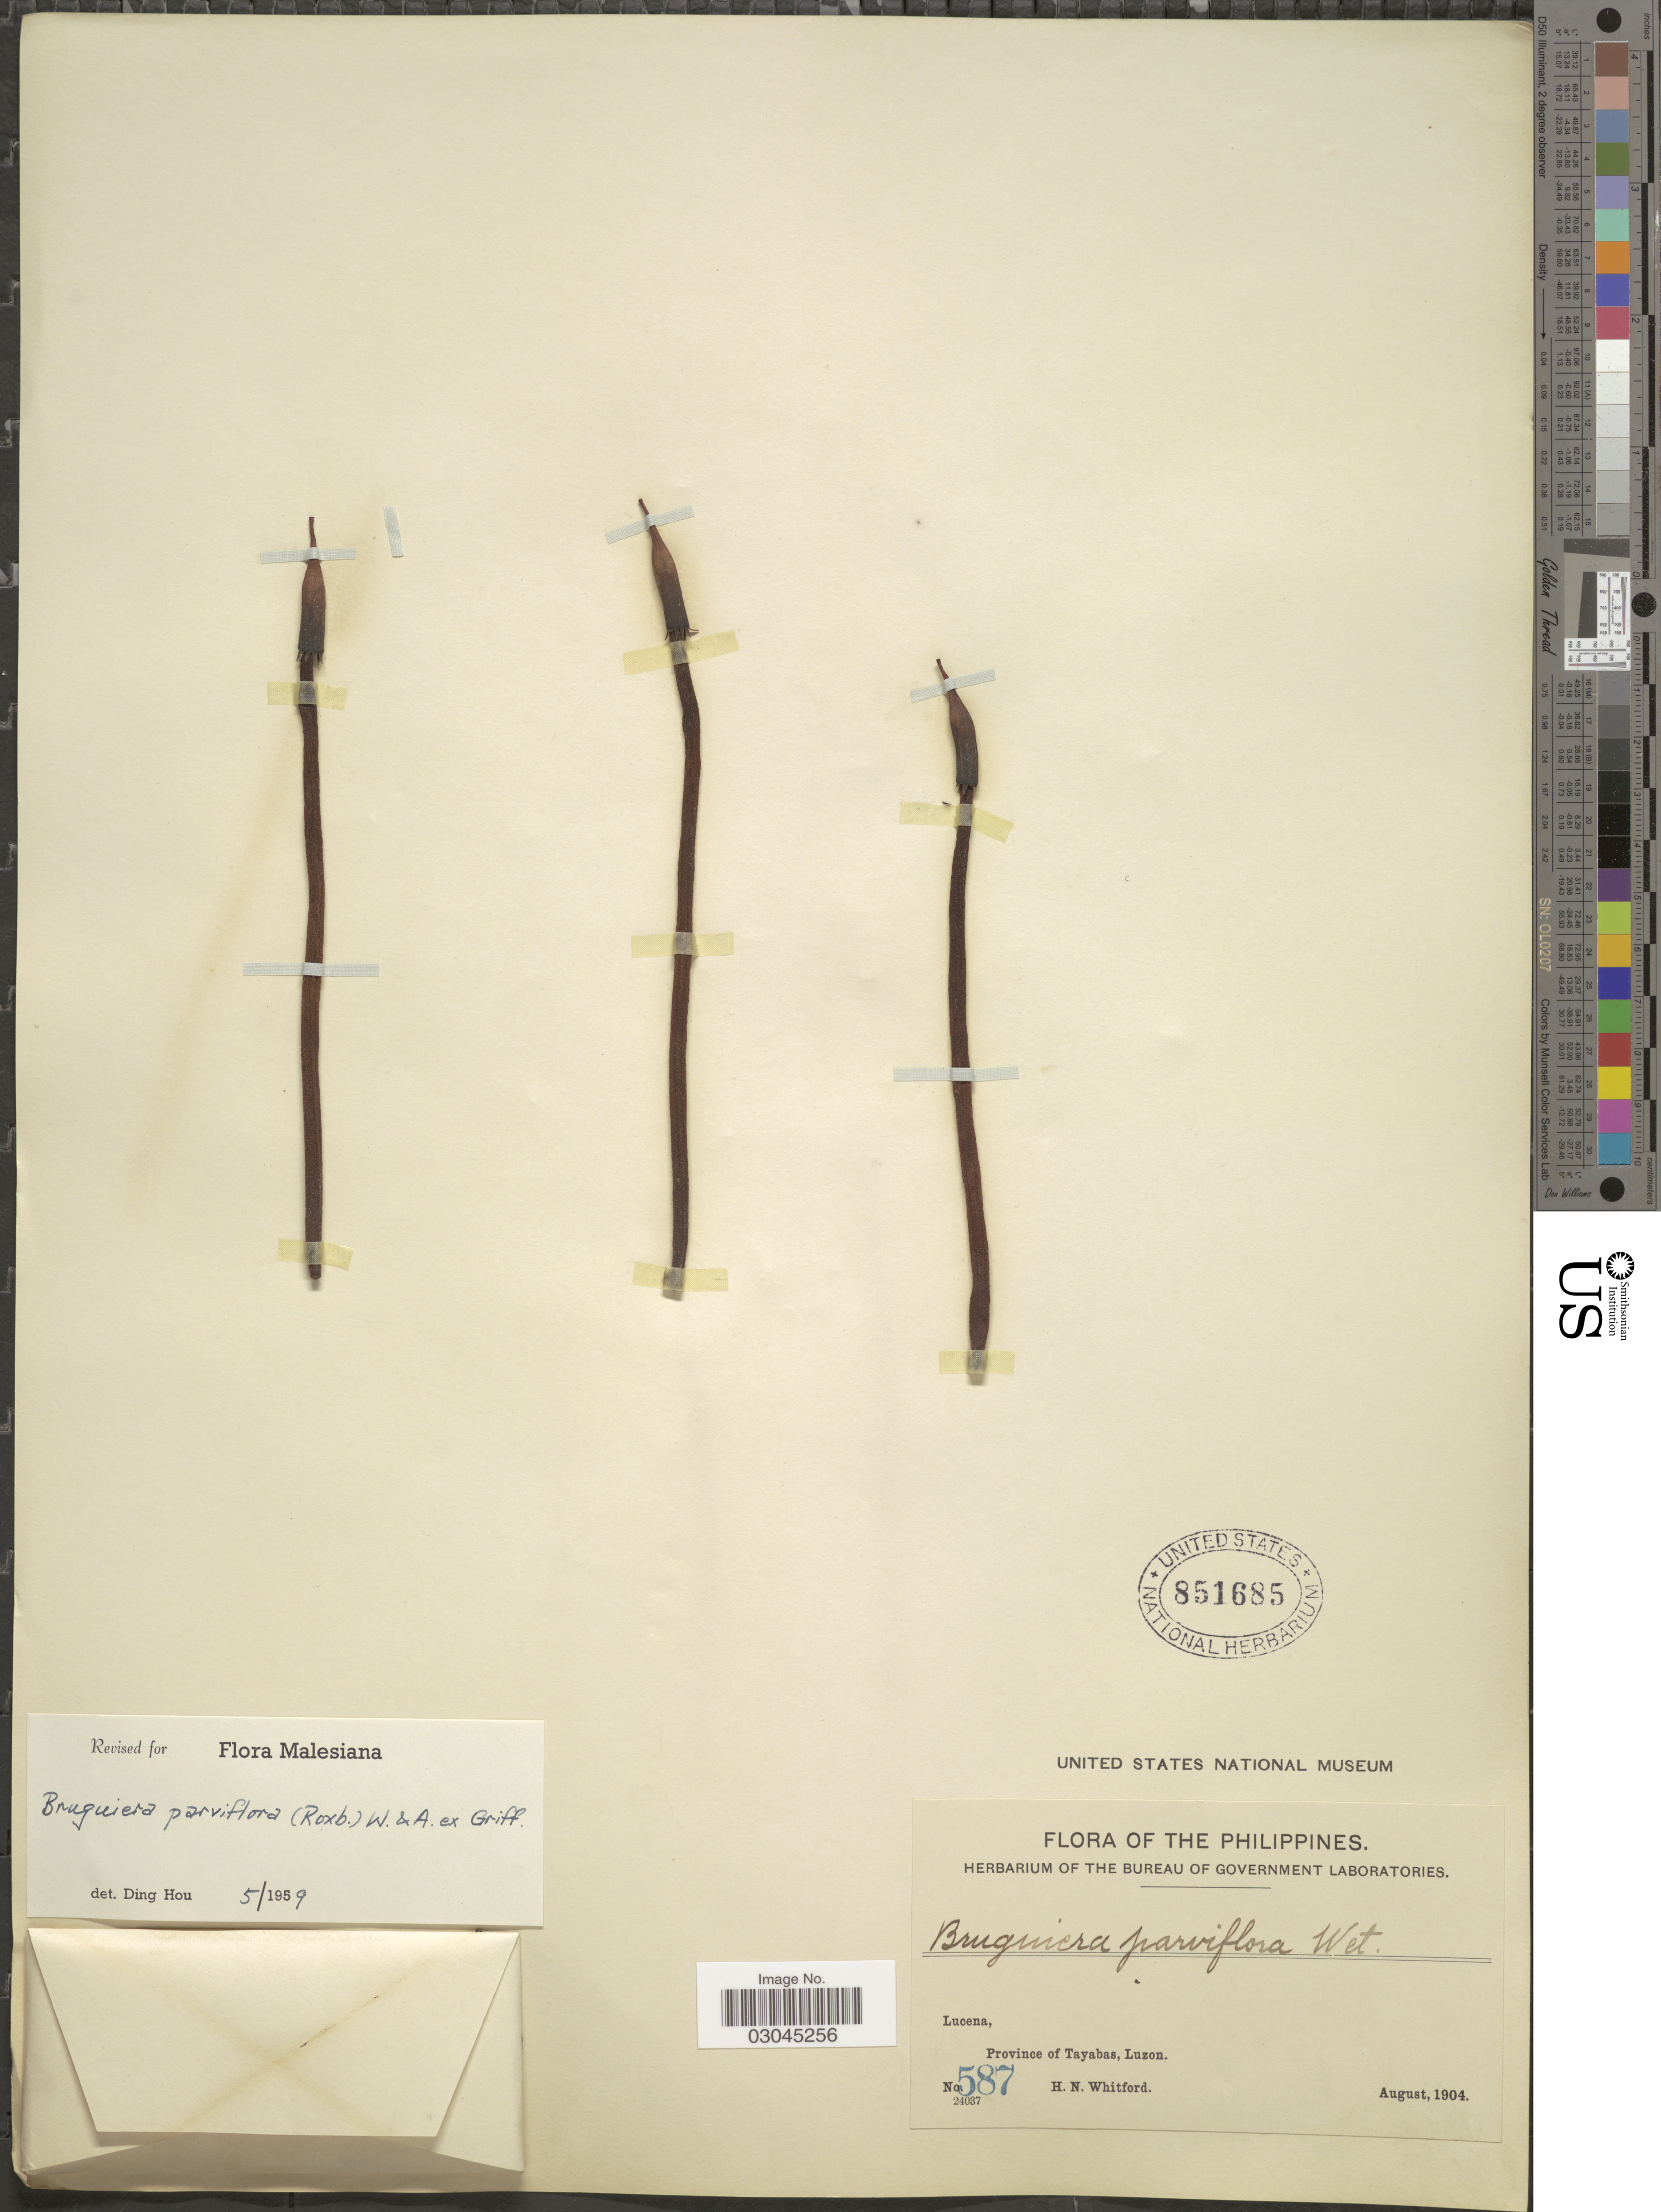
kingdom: Plantae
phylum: Tracheophyta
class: Magnoliopsida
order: Malpighiales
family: Rhizophoraceae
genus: Bruguiera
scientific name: Bruguiera parviflora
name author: (Roxb.) Wight & Arn. ex Griff.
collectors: H. N. Whitford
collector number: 587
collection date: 1904-08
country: Philippines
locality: Luceno, Province of Tayabas, Luzon.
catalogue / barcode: US 851685